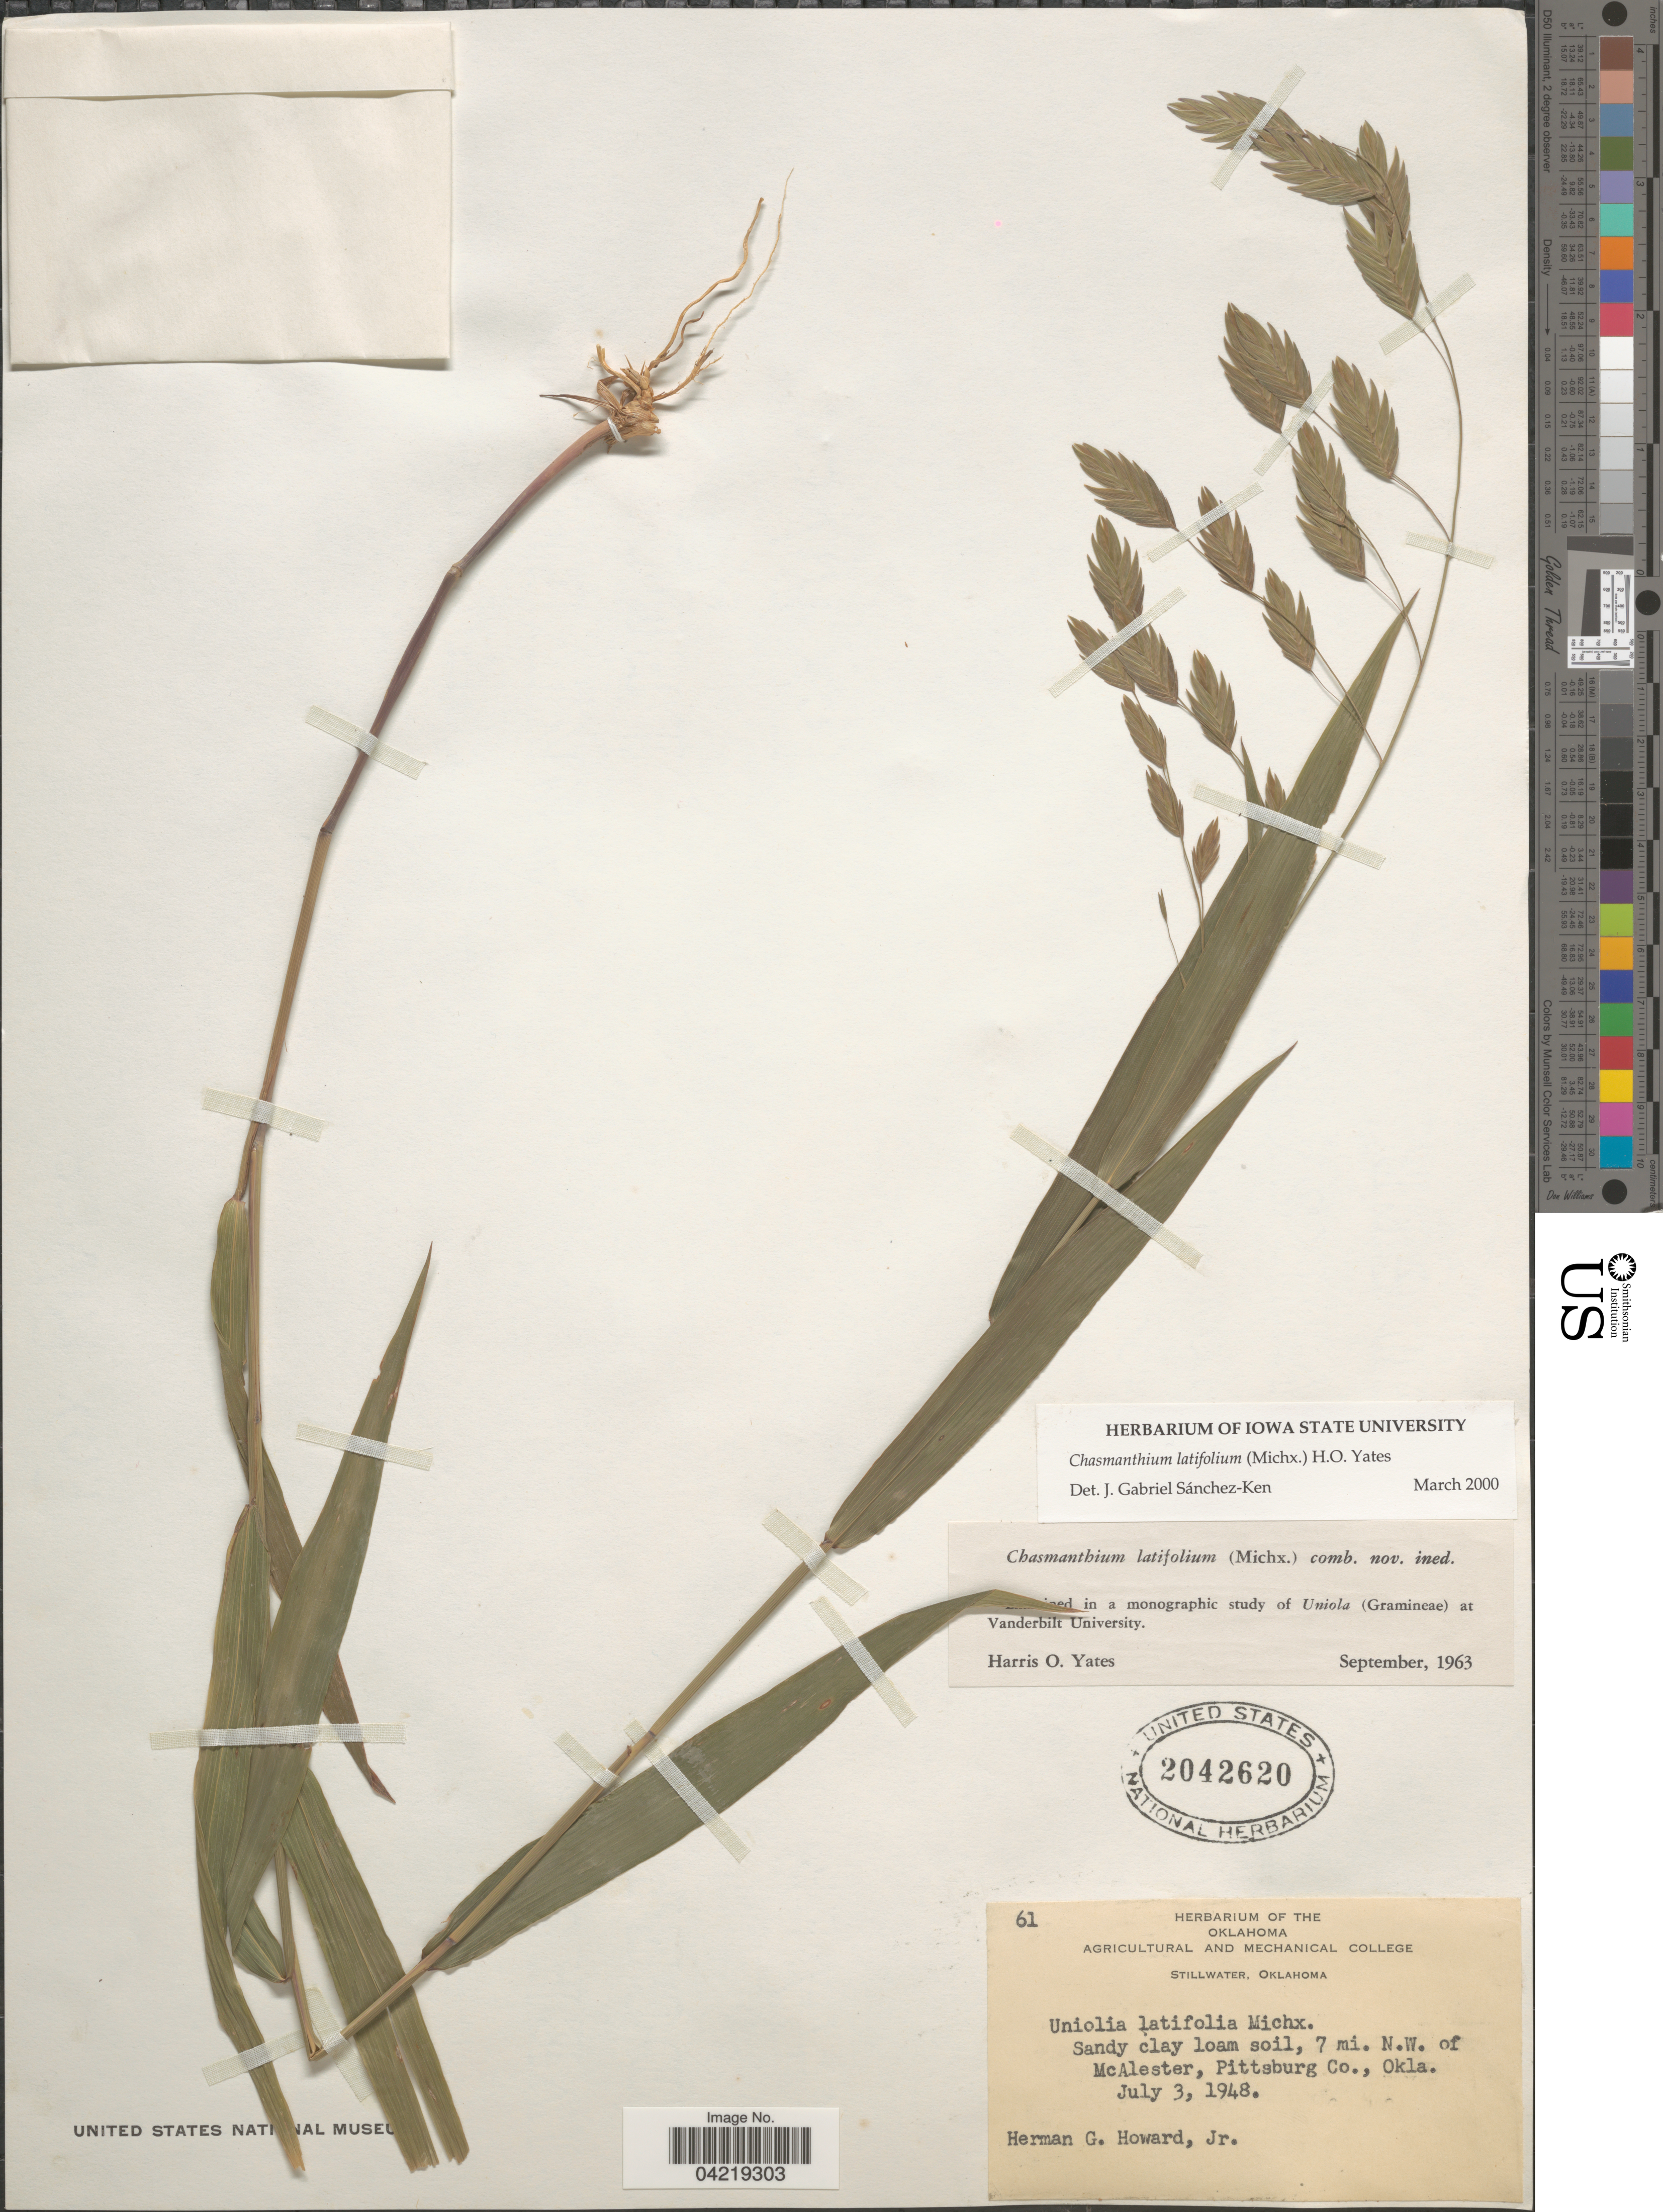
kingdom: Plantae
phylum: Tracheophyta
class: Liliopsida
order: Poales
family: Poaceae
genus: Chasmanthium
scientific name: Chasmanthium latifolium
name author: (Michx.) H.O. Yates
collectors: H. Howard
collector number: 61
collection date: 1948-07-03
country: United States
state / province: Oklahoma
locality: Sandy clay loam soil, 7 mi. N.W. of McAlester, Pittsburg Co.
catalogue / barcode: US 2042620